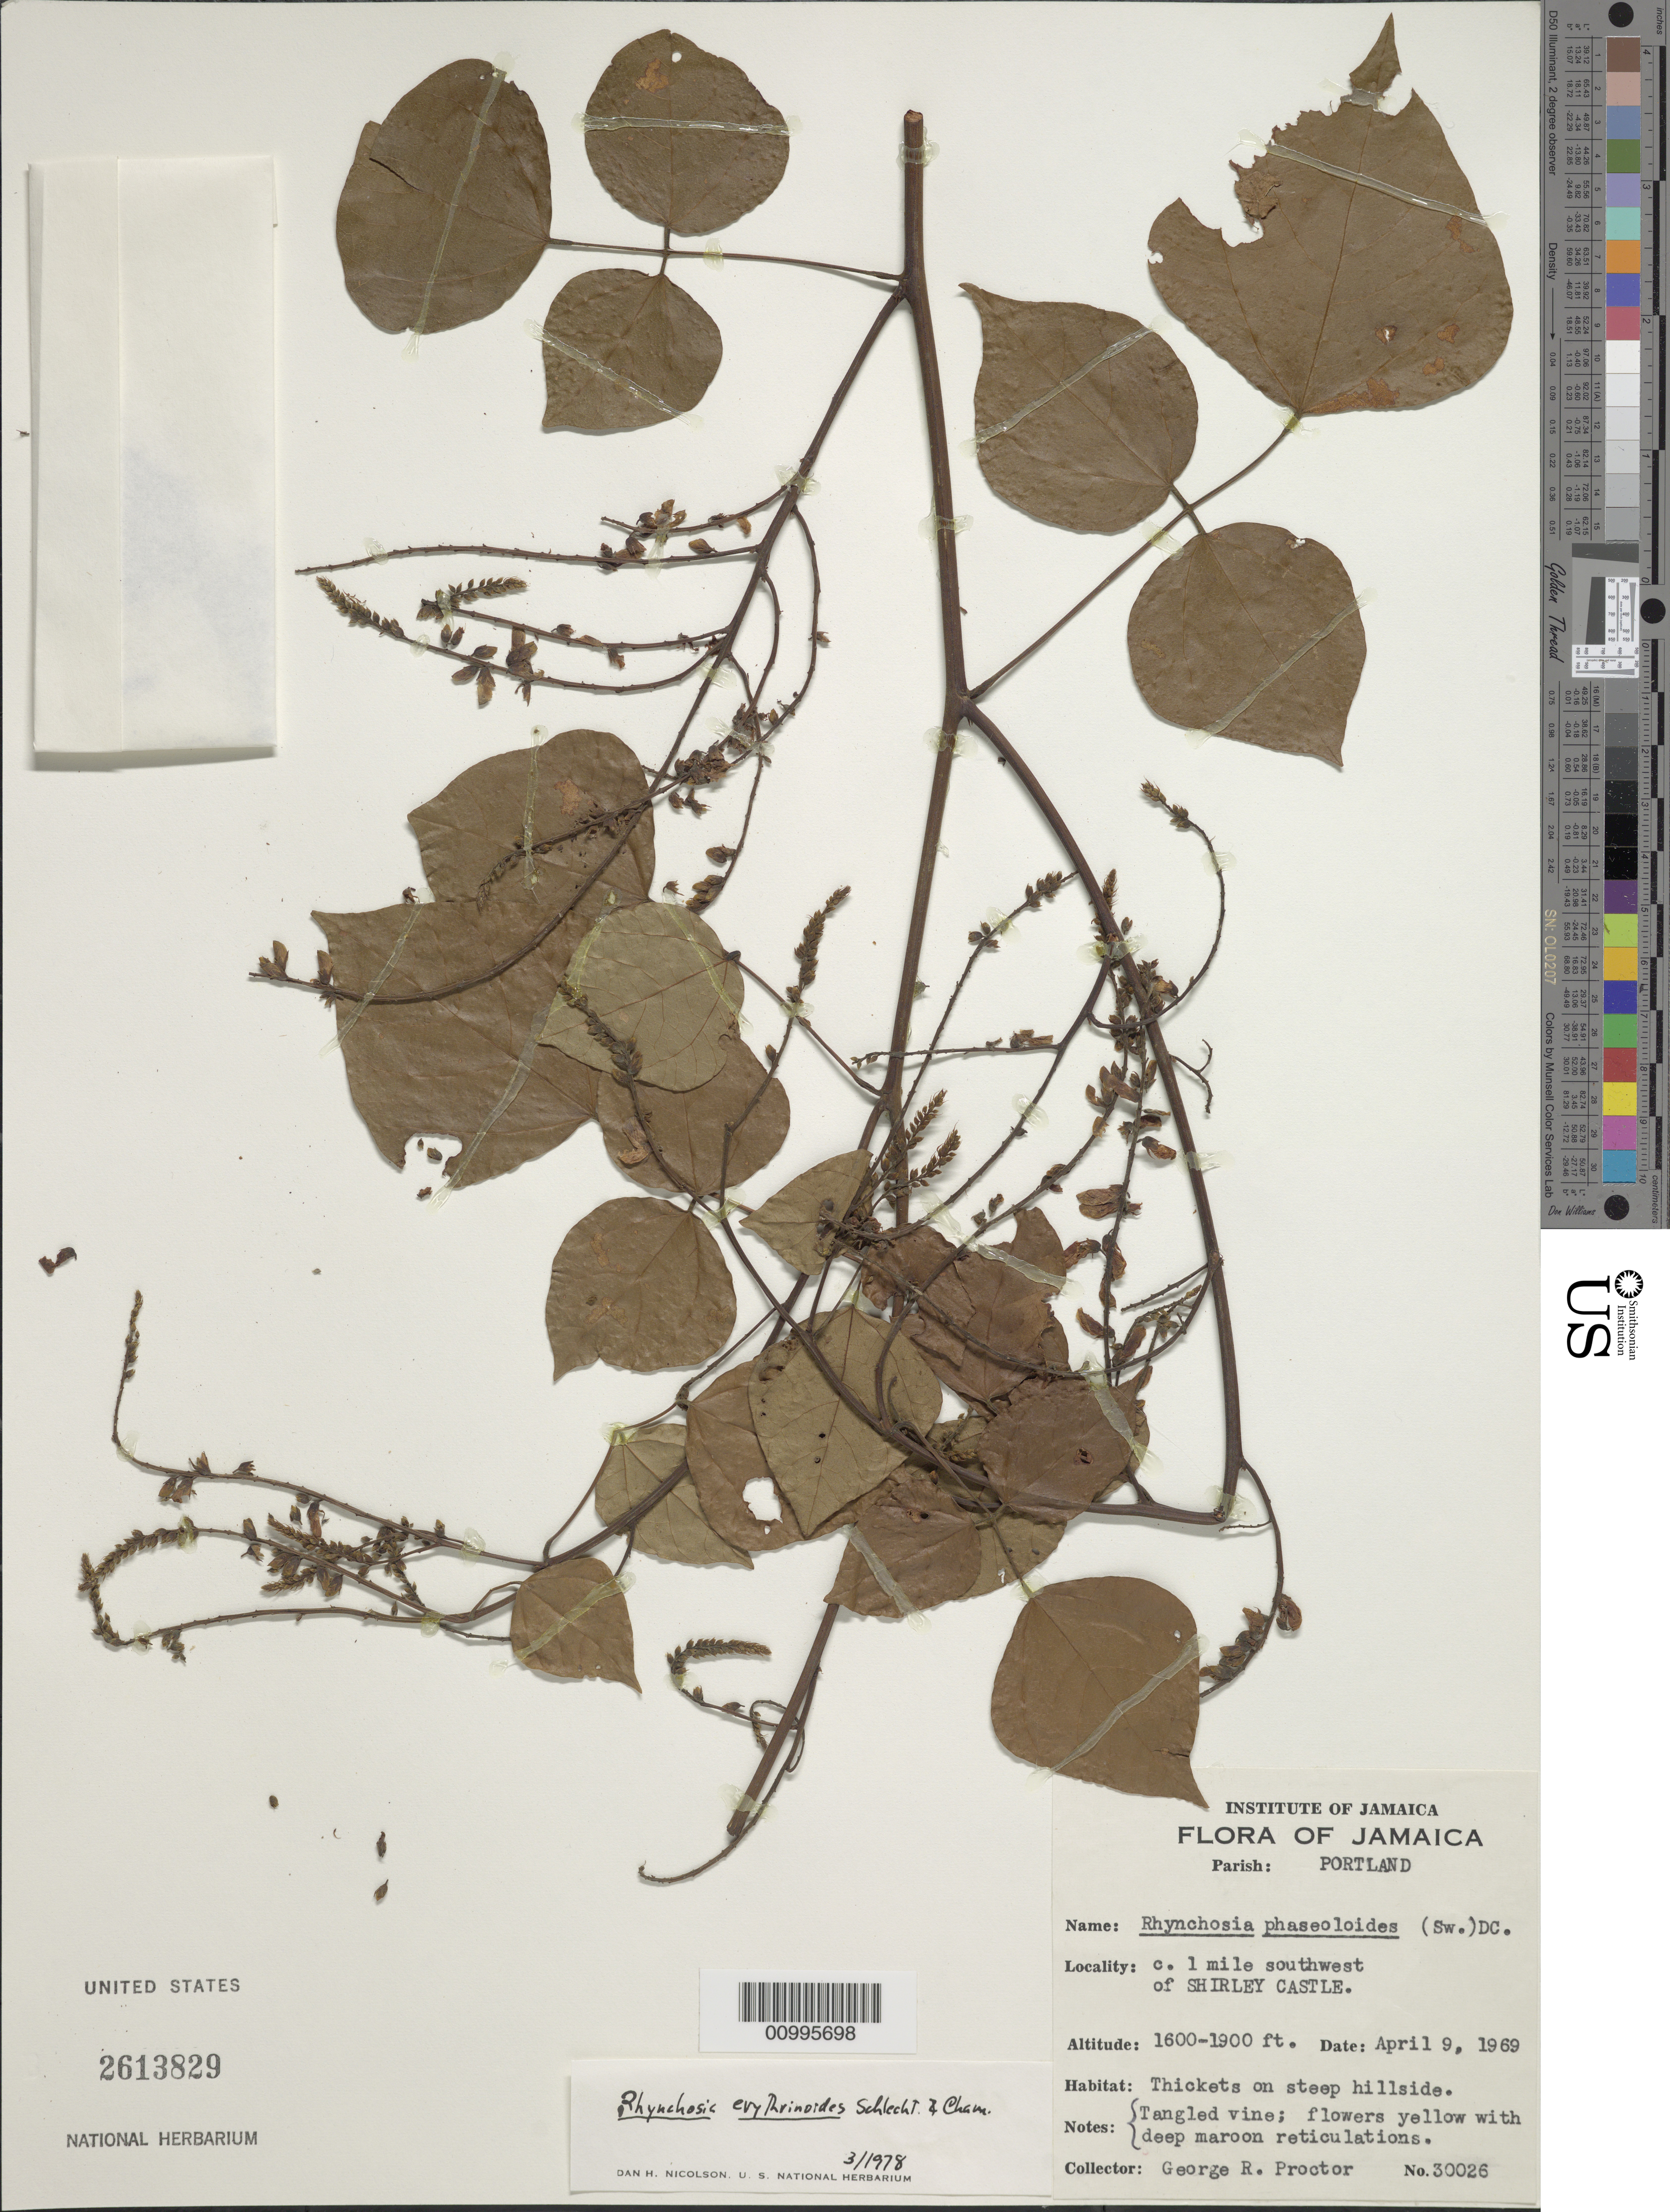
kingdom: Plantae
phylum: Tracheophyta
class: Magnoliopsida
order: Fabales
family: Fabaceae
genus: Rhynchosia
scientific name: Rhynchosia erythrinoides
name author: Schltdl. & Cham.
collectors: G. R. Proctor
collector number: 30026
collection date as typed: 09 Apr 1969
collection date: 1969-04-09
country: Jamaica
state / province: Portland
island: Jamaica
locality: c. 1 mile southwest of Shirley Castle.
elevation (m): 488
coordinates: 0 N, 0 E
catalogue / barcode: US 2613829